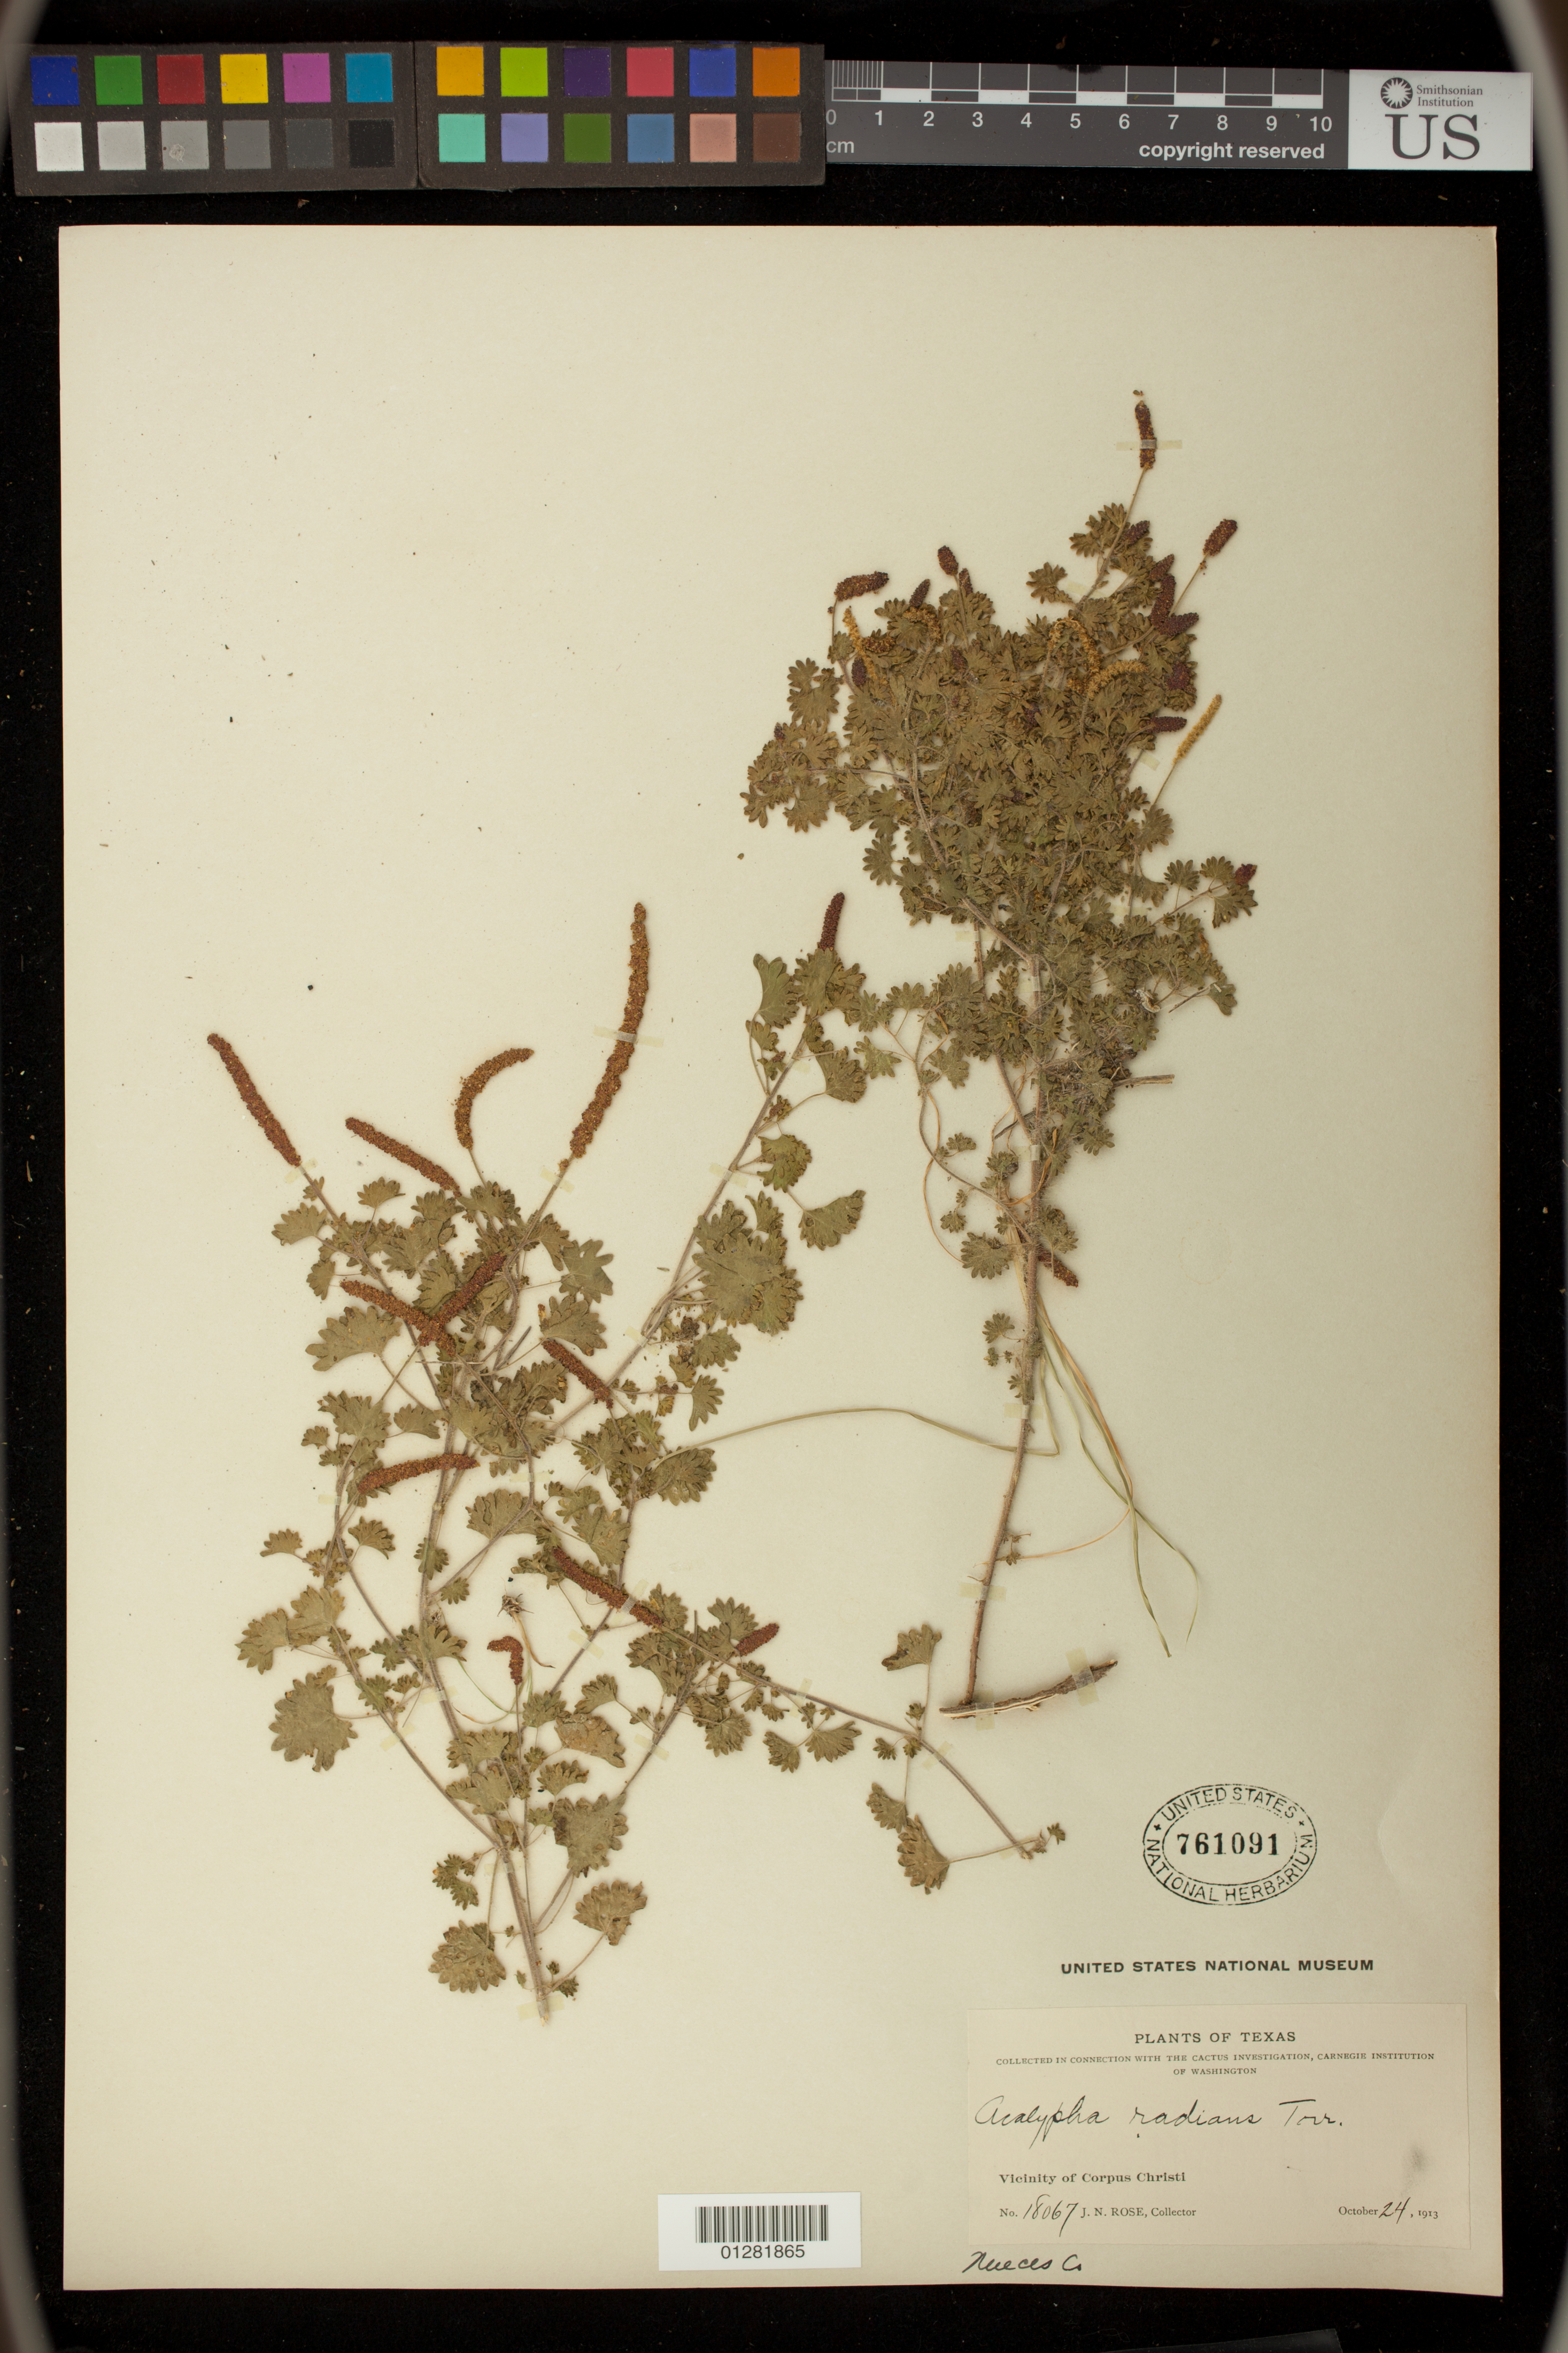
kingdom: Plantae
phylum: Tracheophyta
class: Magnoliopsida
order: Malpighiales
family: Euphorbiaceae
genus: Acalypha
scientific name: Acalypha radians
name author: Torr.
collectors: J. N. Rose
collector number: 18067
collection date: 1913-10-24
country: United States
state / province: Texas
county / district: Nueces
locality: Vicinity of Corpus Christi.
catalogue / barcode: US 761091